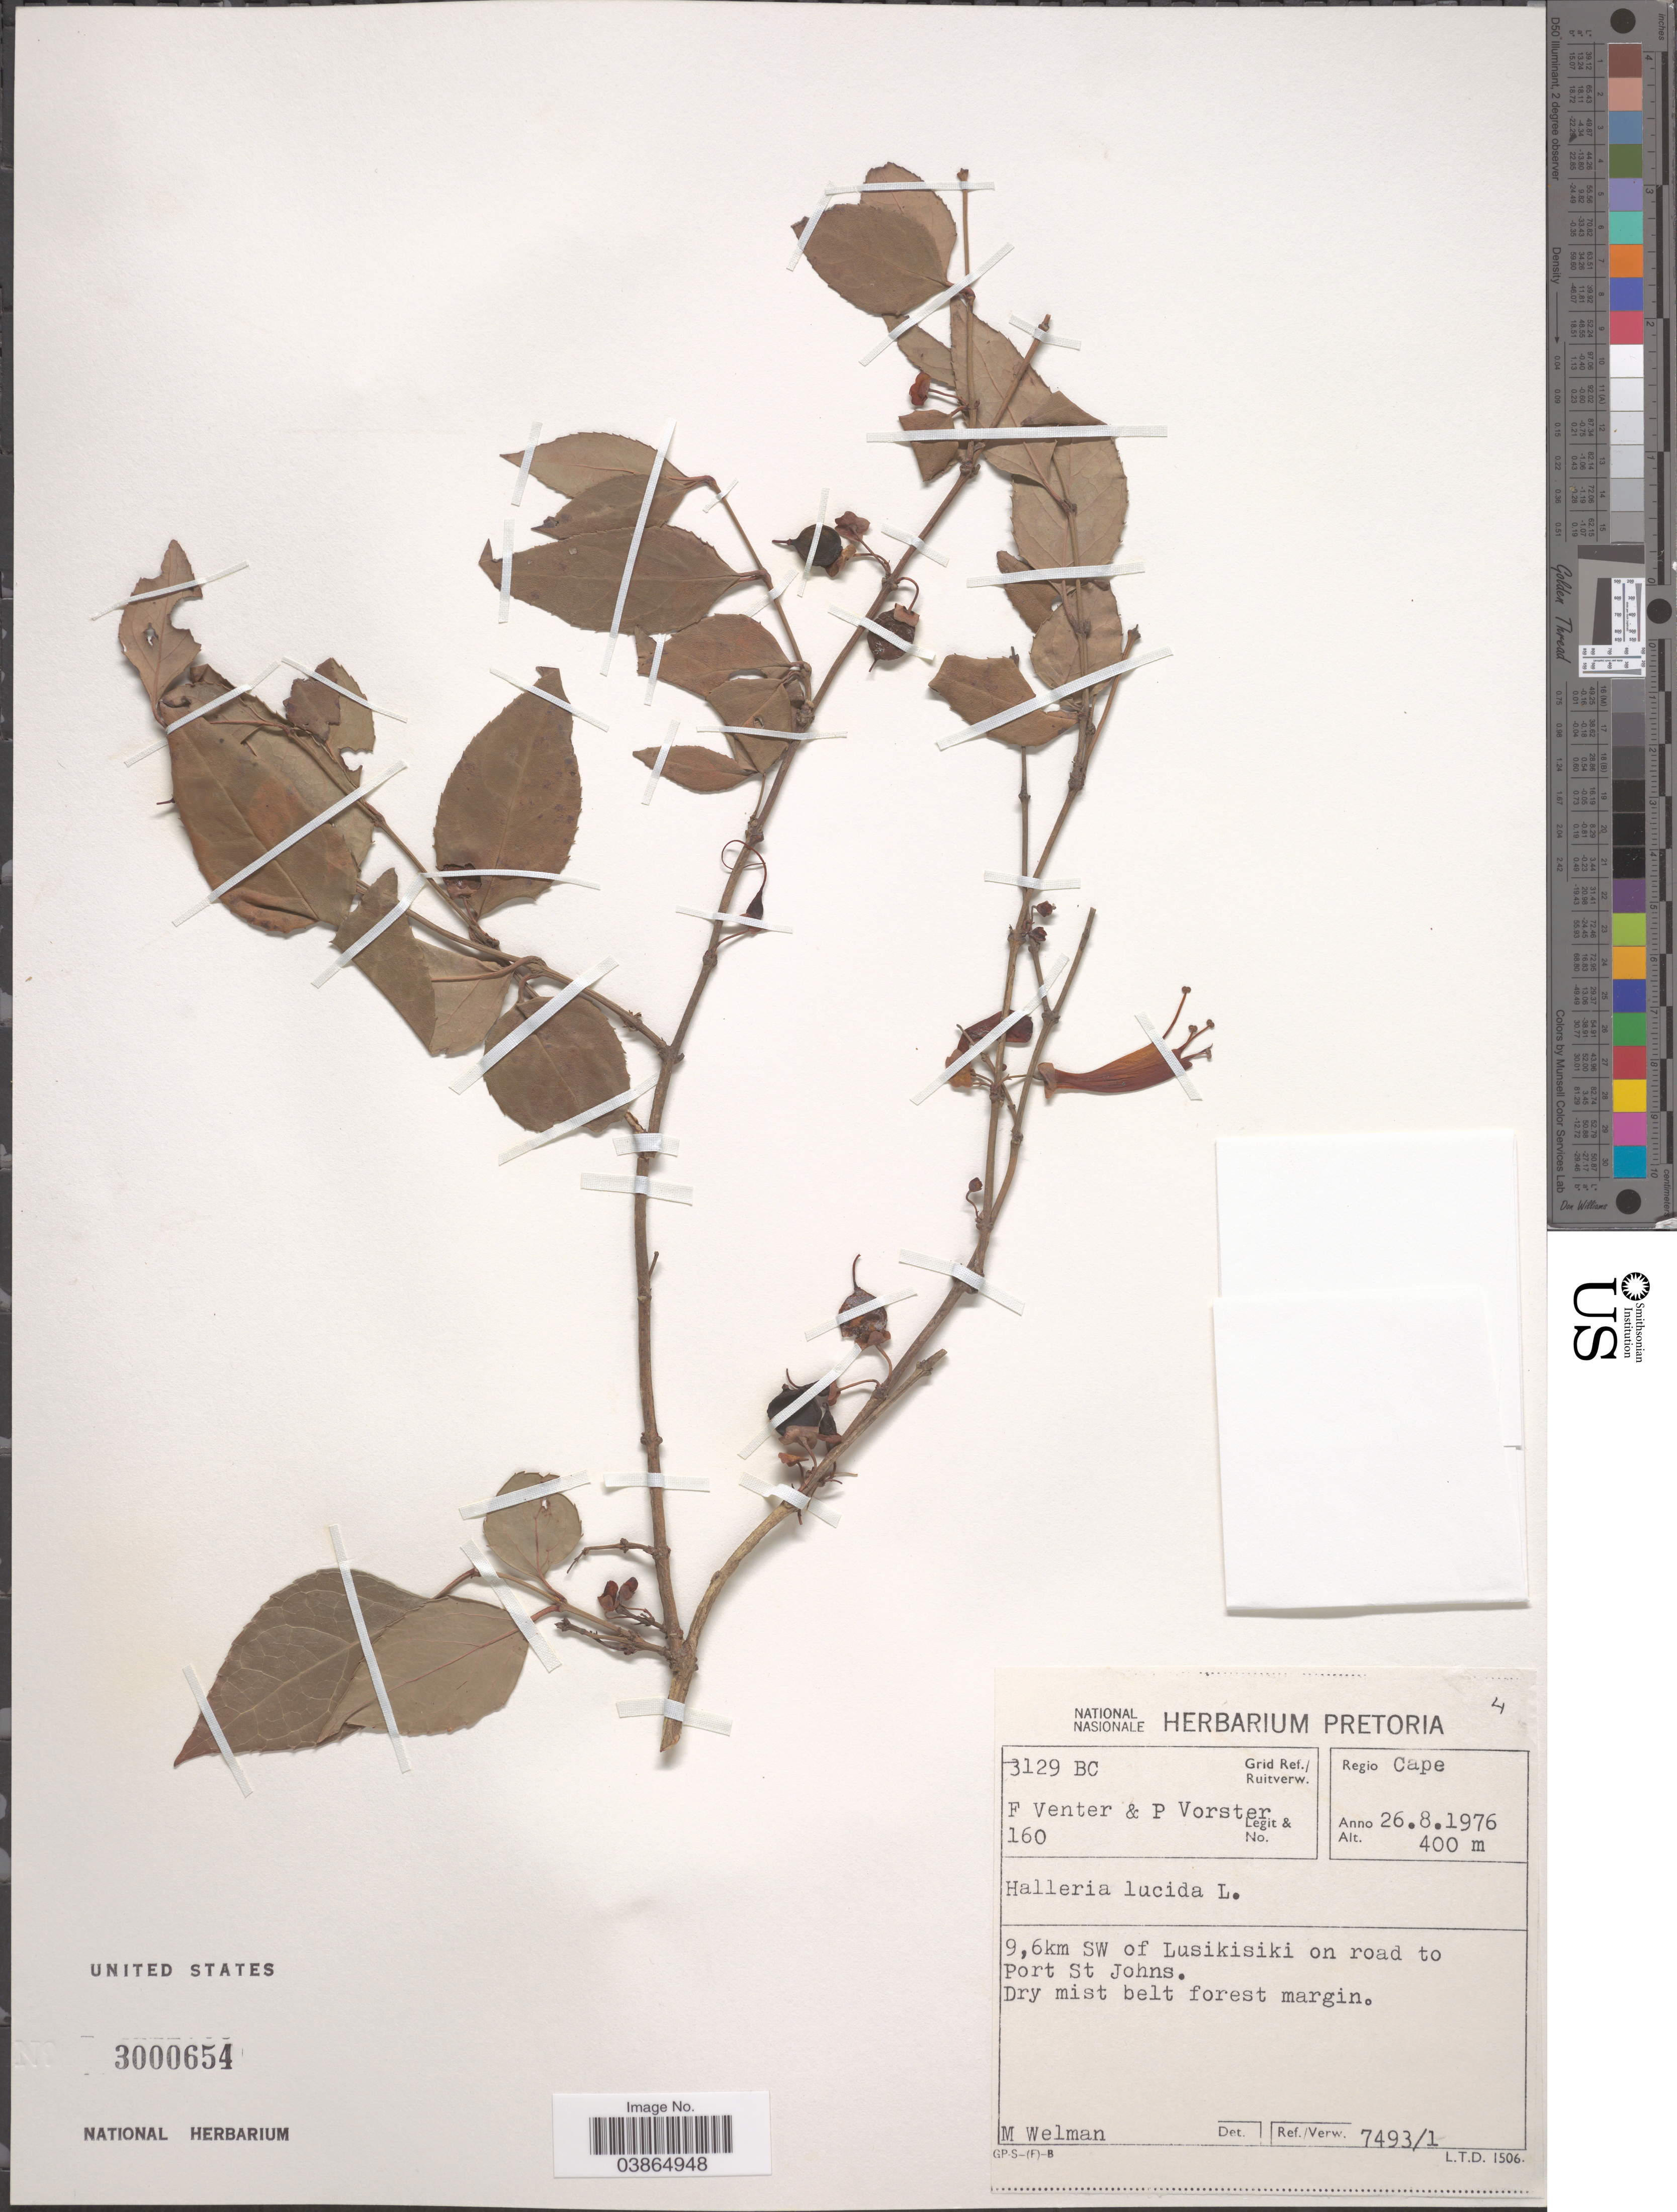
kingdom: Plantae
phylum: Tracheophyta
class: Magnoliopsida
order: Lamiales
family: Stilbaceae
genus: Halleria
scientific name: Halleria lucida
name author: L.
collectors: F. Venter & P. Vorster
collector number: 160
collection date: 1976-08-26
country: South Africa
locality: Regio Cape. Grid Ref./Ruitverw. 3129BC. 9.6km SW of Lusikisiki on road to Port St Johns.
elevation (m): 400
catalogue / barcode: US 3000654